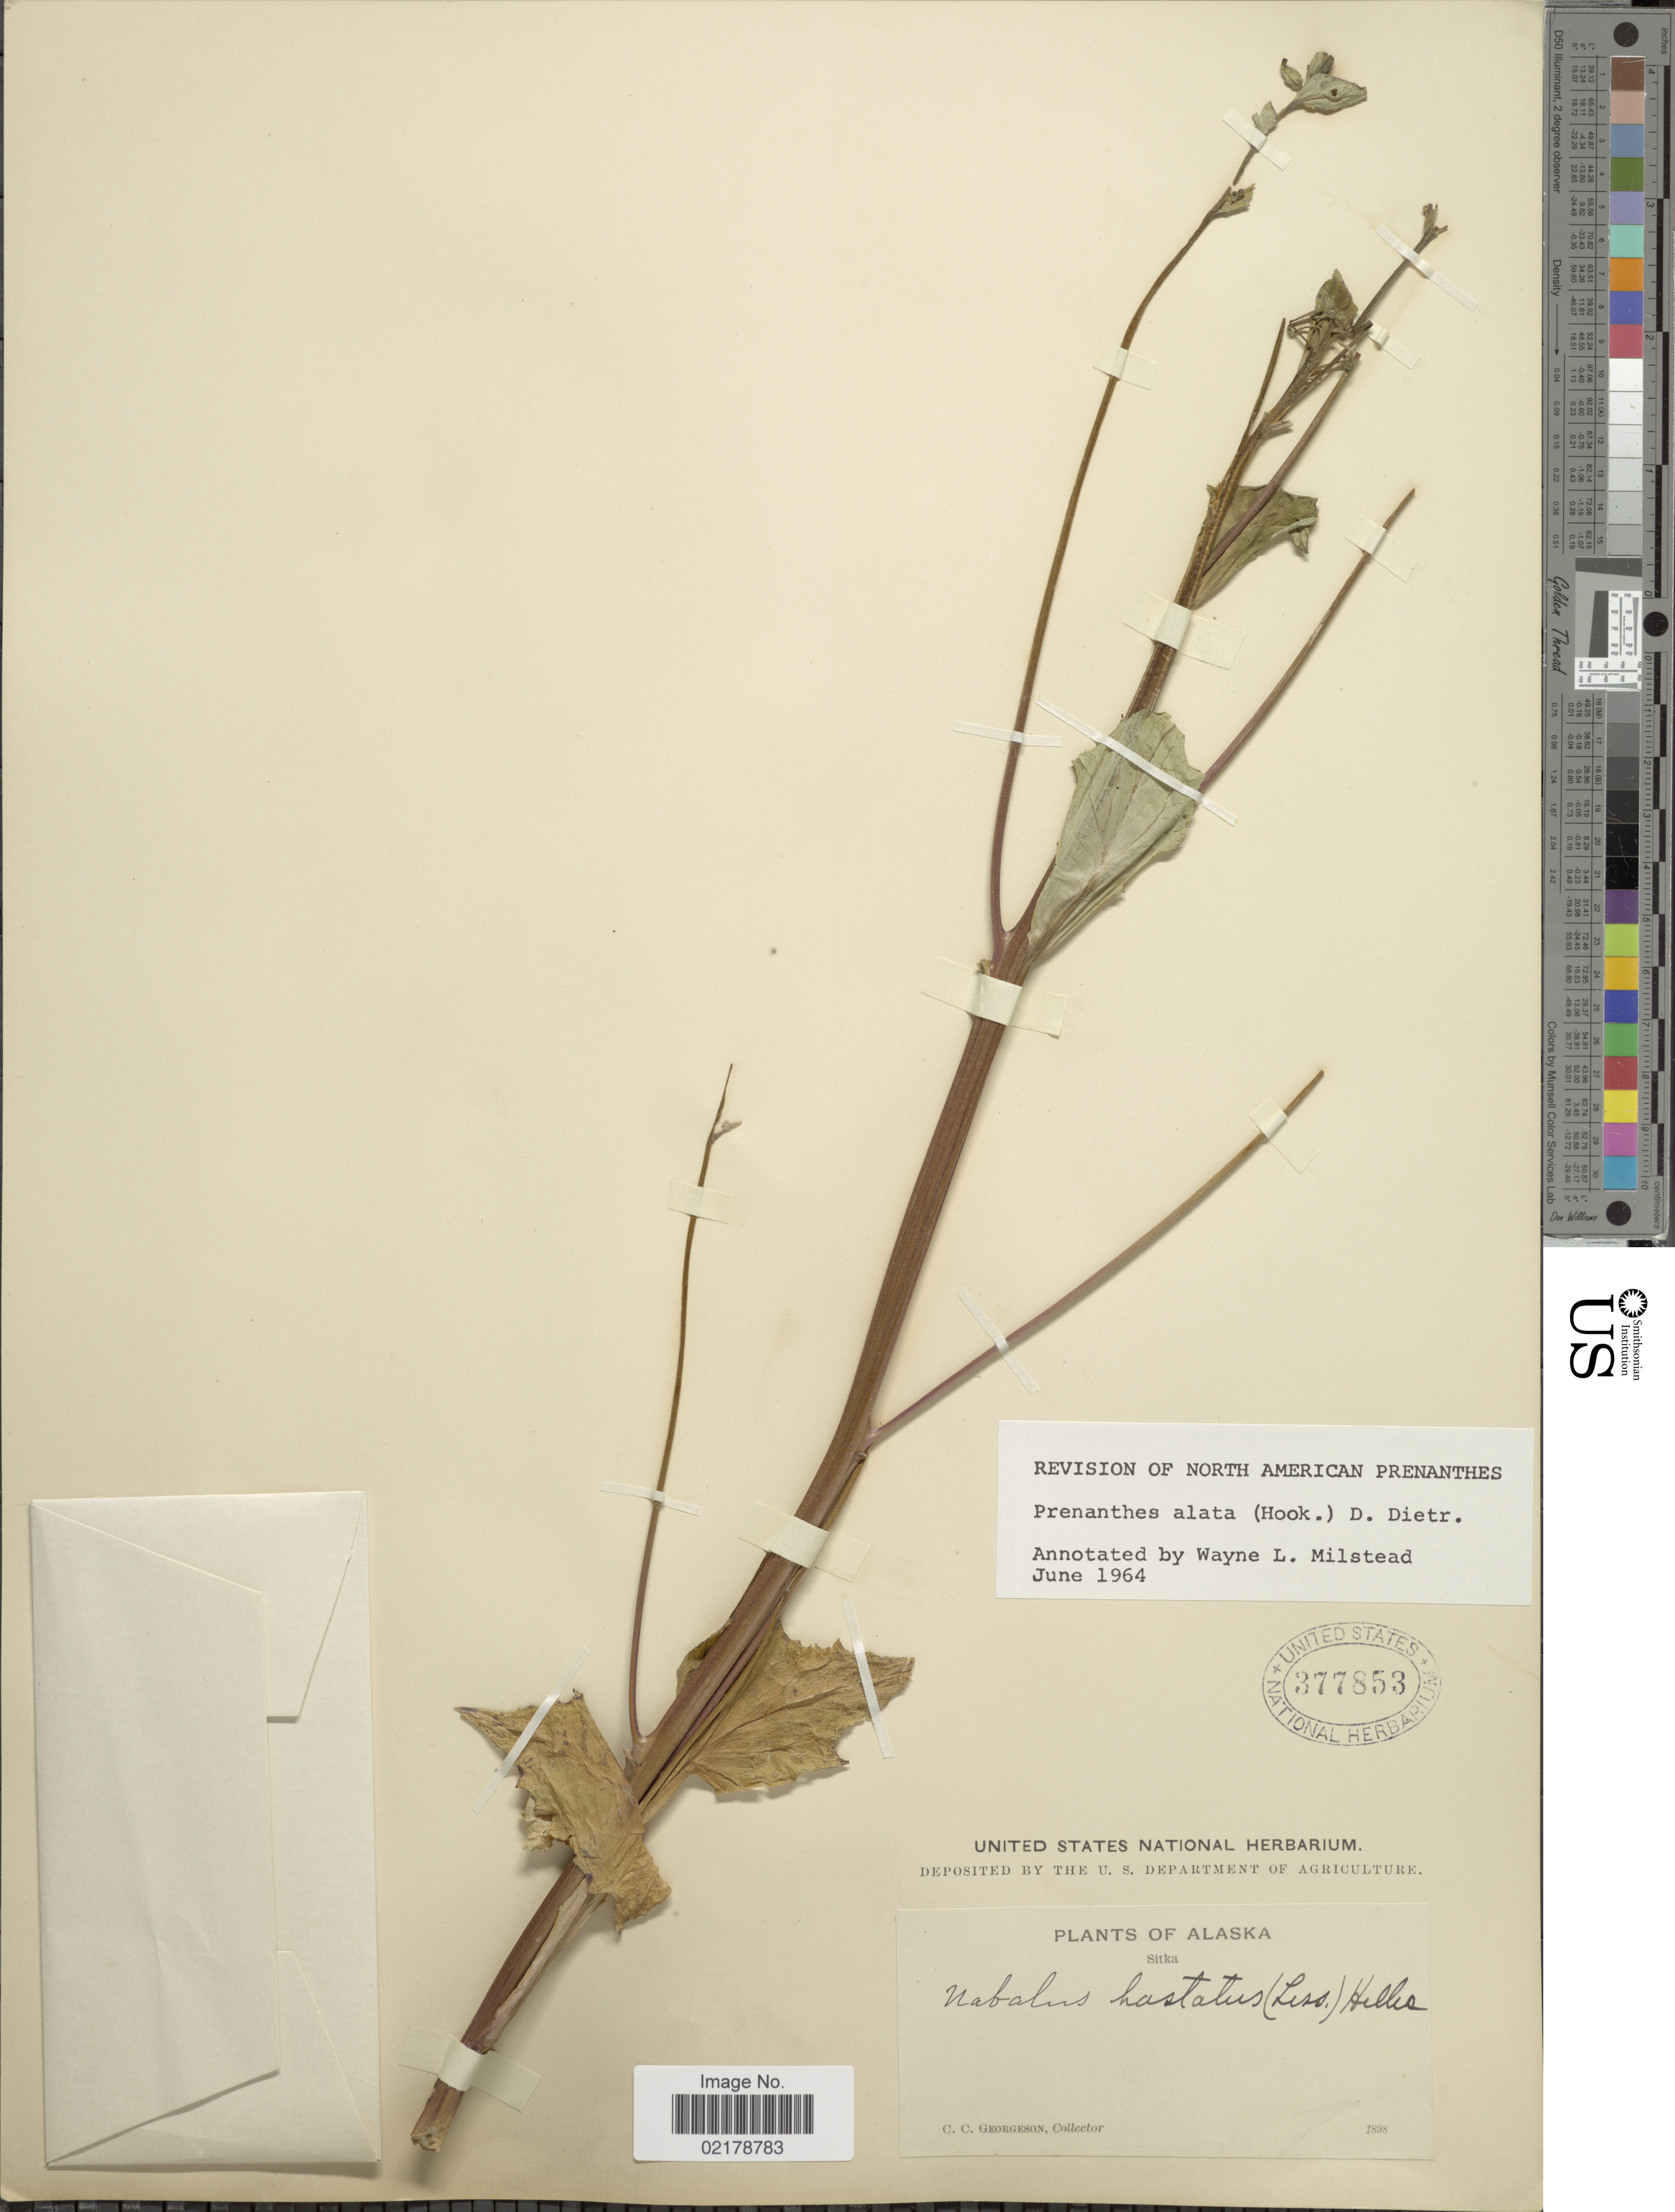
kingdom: Plantae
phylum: Tracheophyta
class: Magnoliopsida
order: Asterales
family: Asteraceae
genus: Nabalus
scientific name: Nabalus alatus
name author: Hook.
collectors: C. Georgeson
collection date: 1898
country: United States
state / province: Alaska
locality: Sitka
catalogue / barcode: US 377853